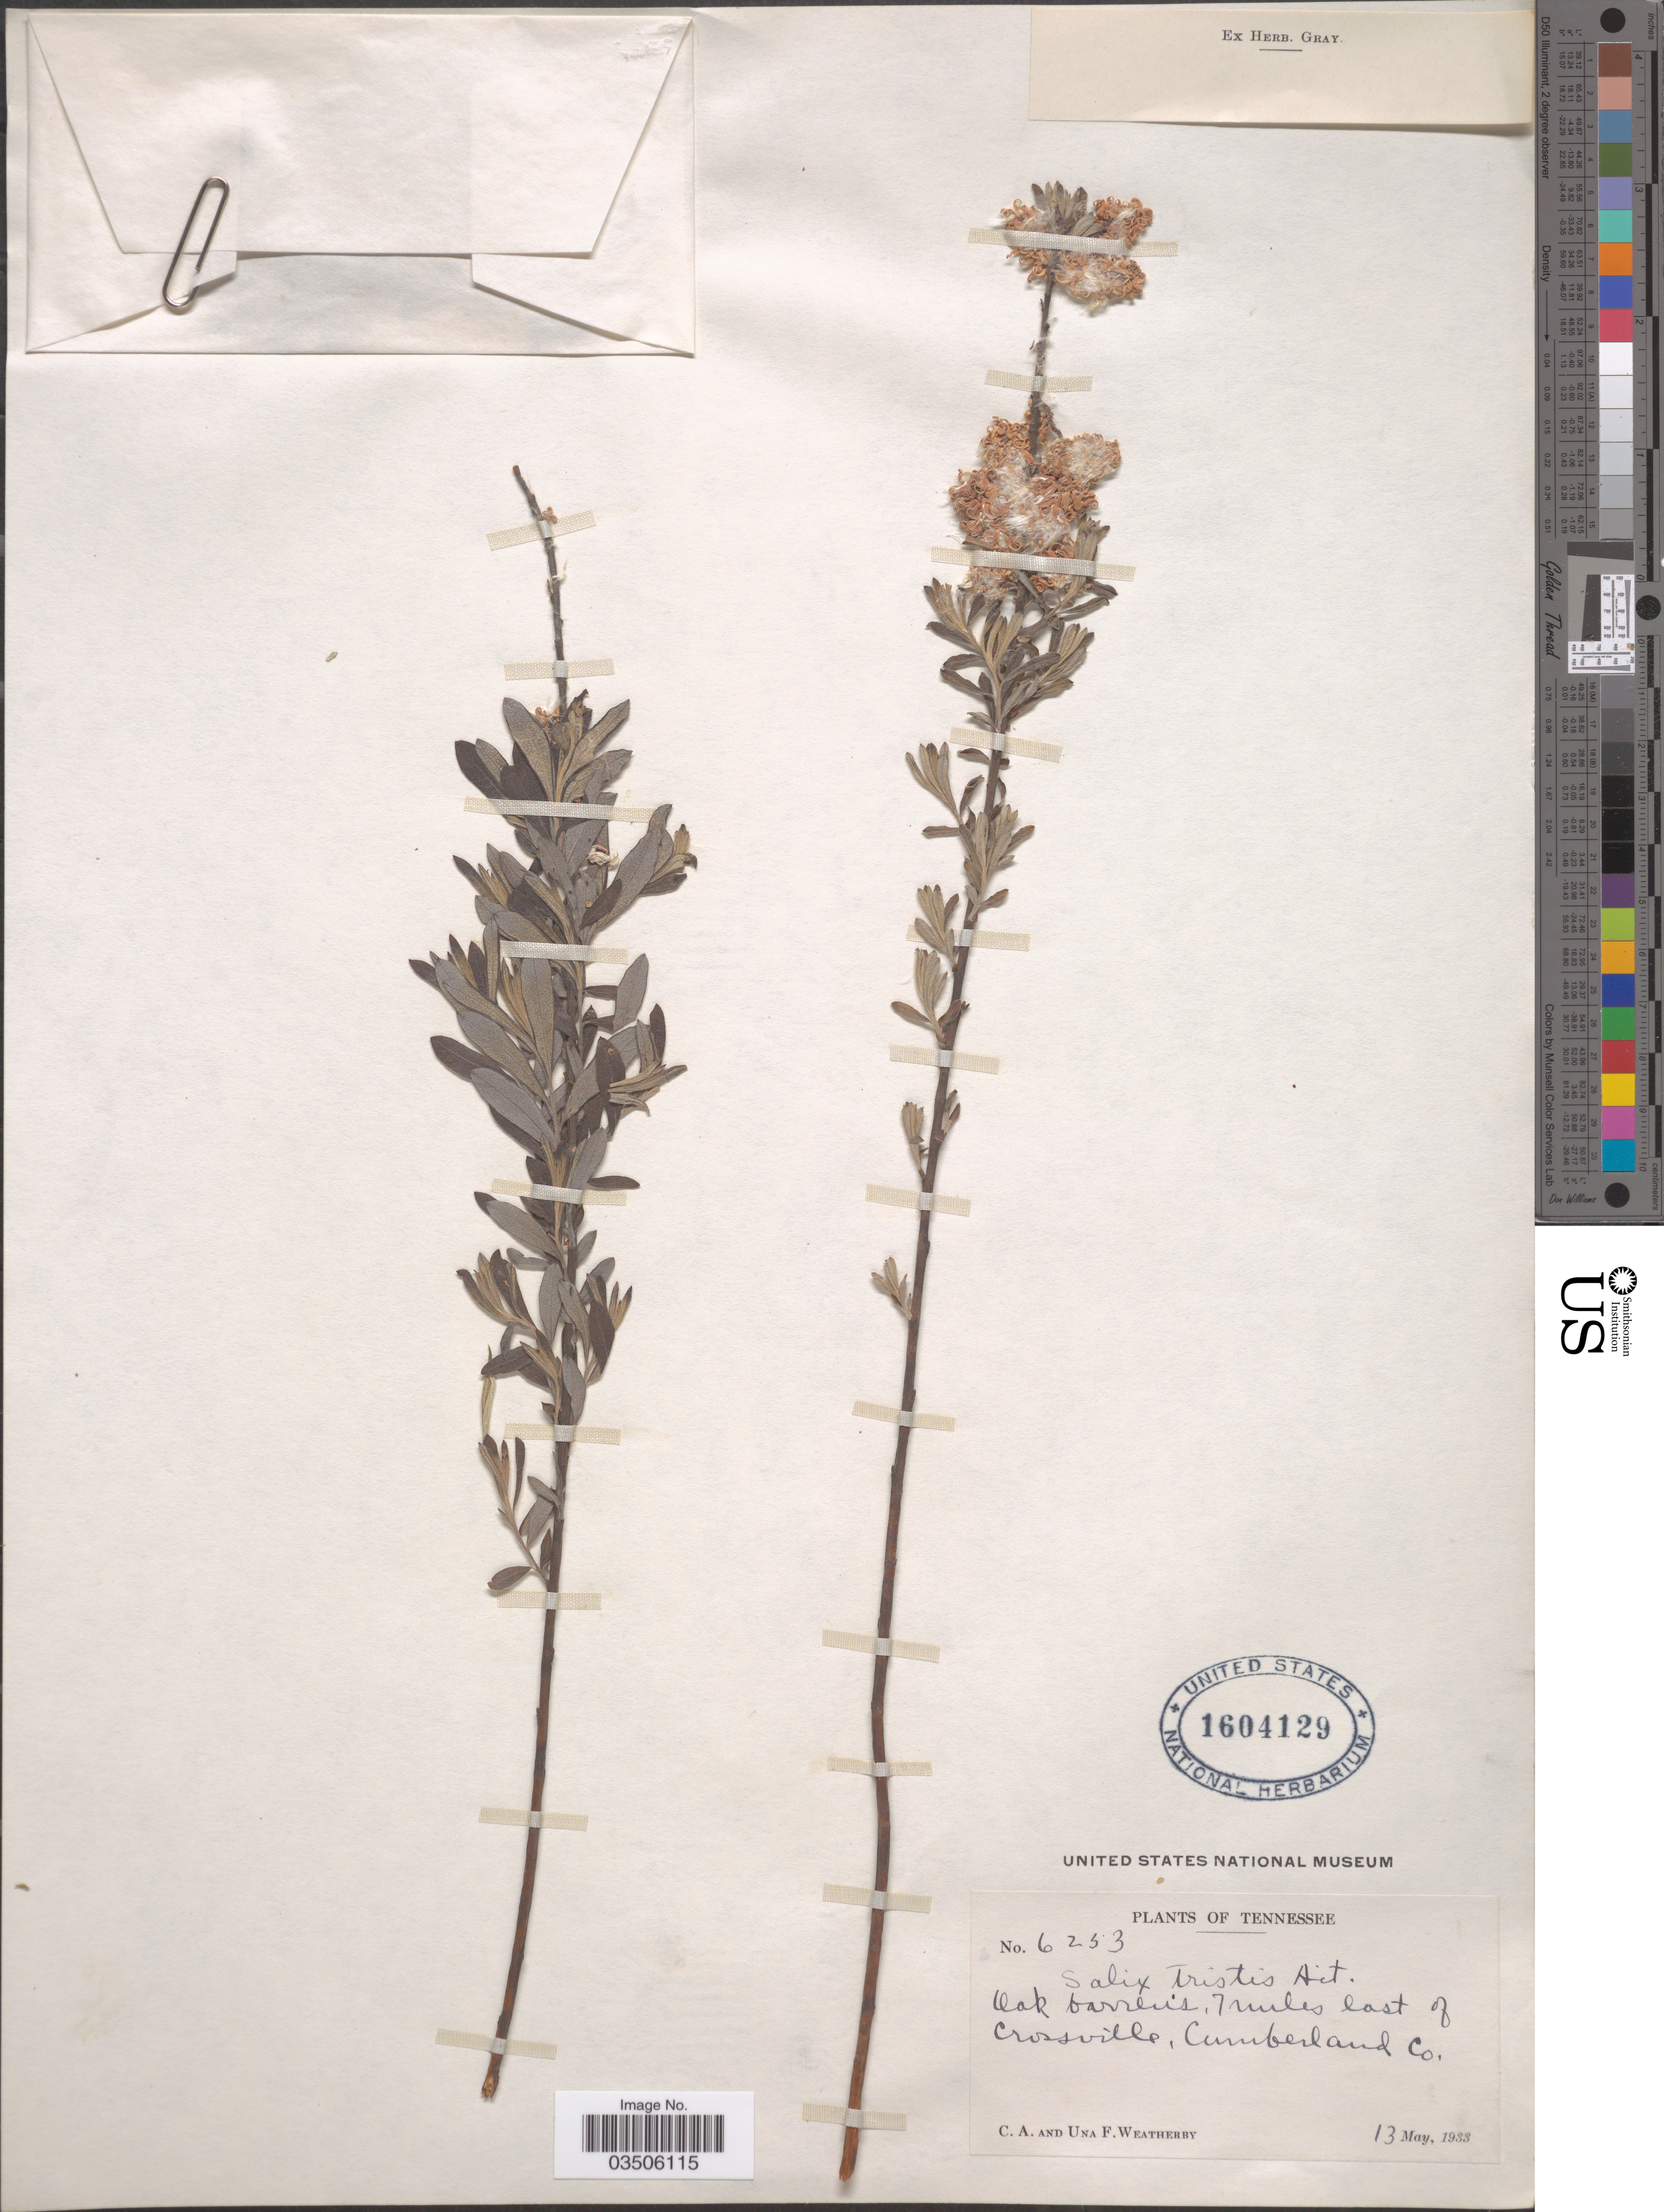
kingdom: Plantae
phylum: Tracheophyta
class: Magnoliopsida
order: Malpighiales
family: Salicaceae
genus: Salix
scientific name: Salix tristis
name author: Aiton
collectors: C. A. Weatherby & U. Weatherby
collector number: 6253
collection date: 1933-05-13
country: United States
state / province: Tennessee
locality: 7 miles east of Crossville, Cumberland Co.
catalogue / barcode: US 1604129